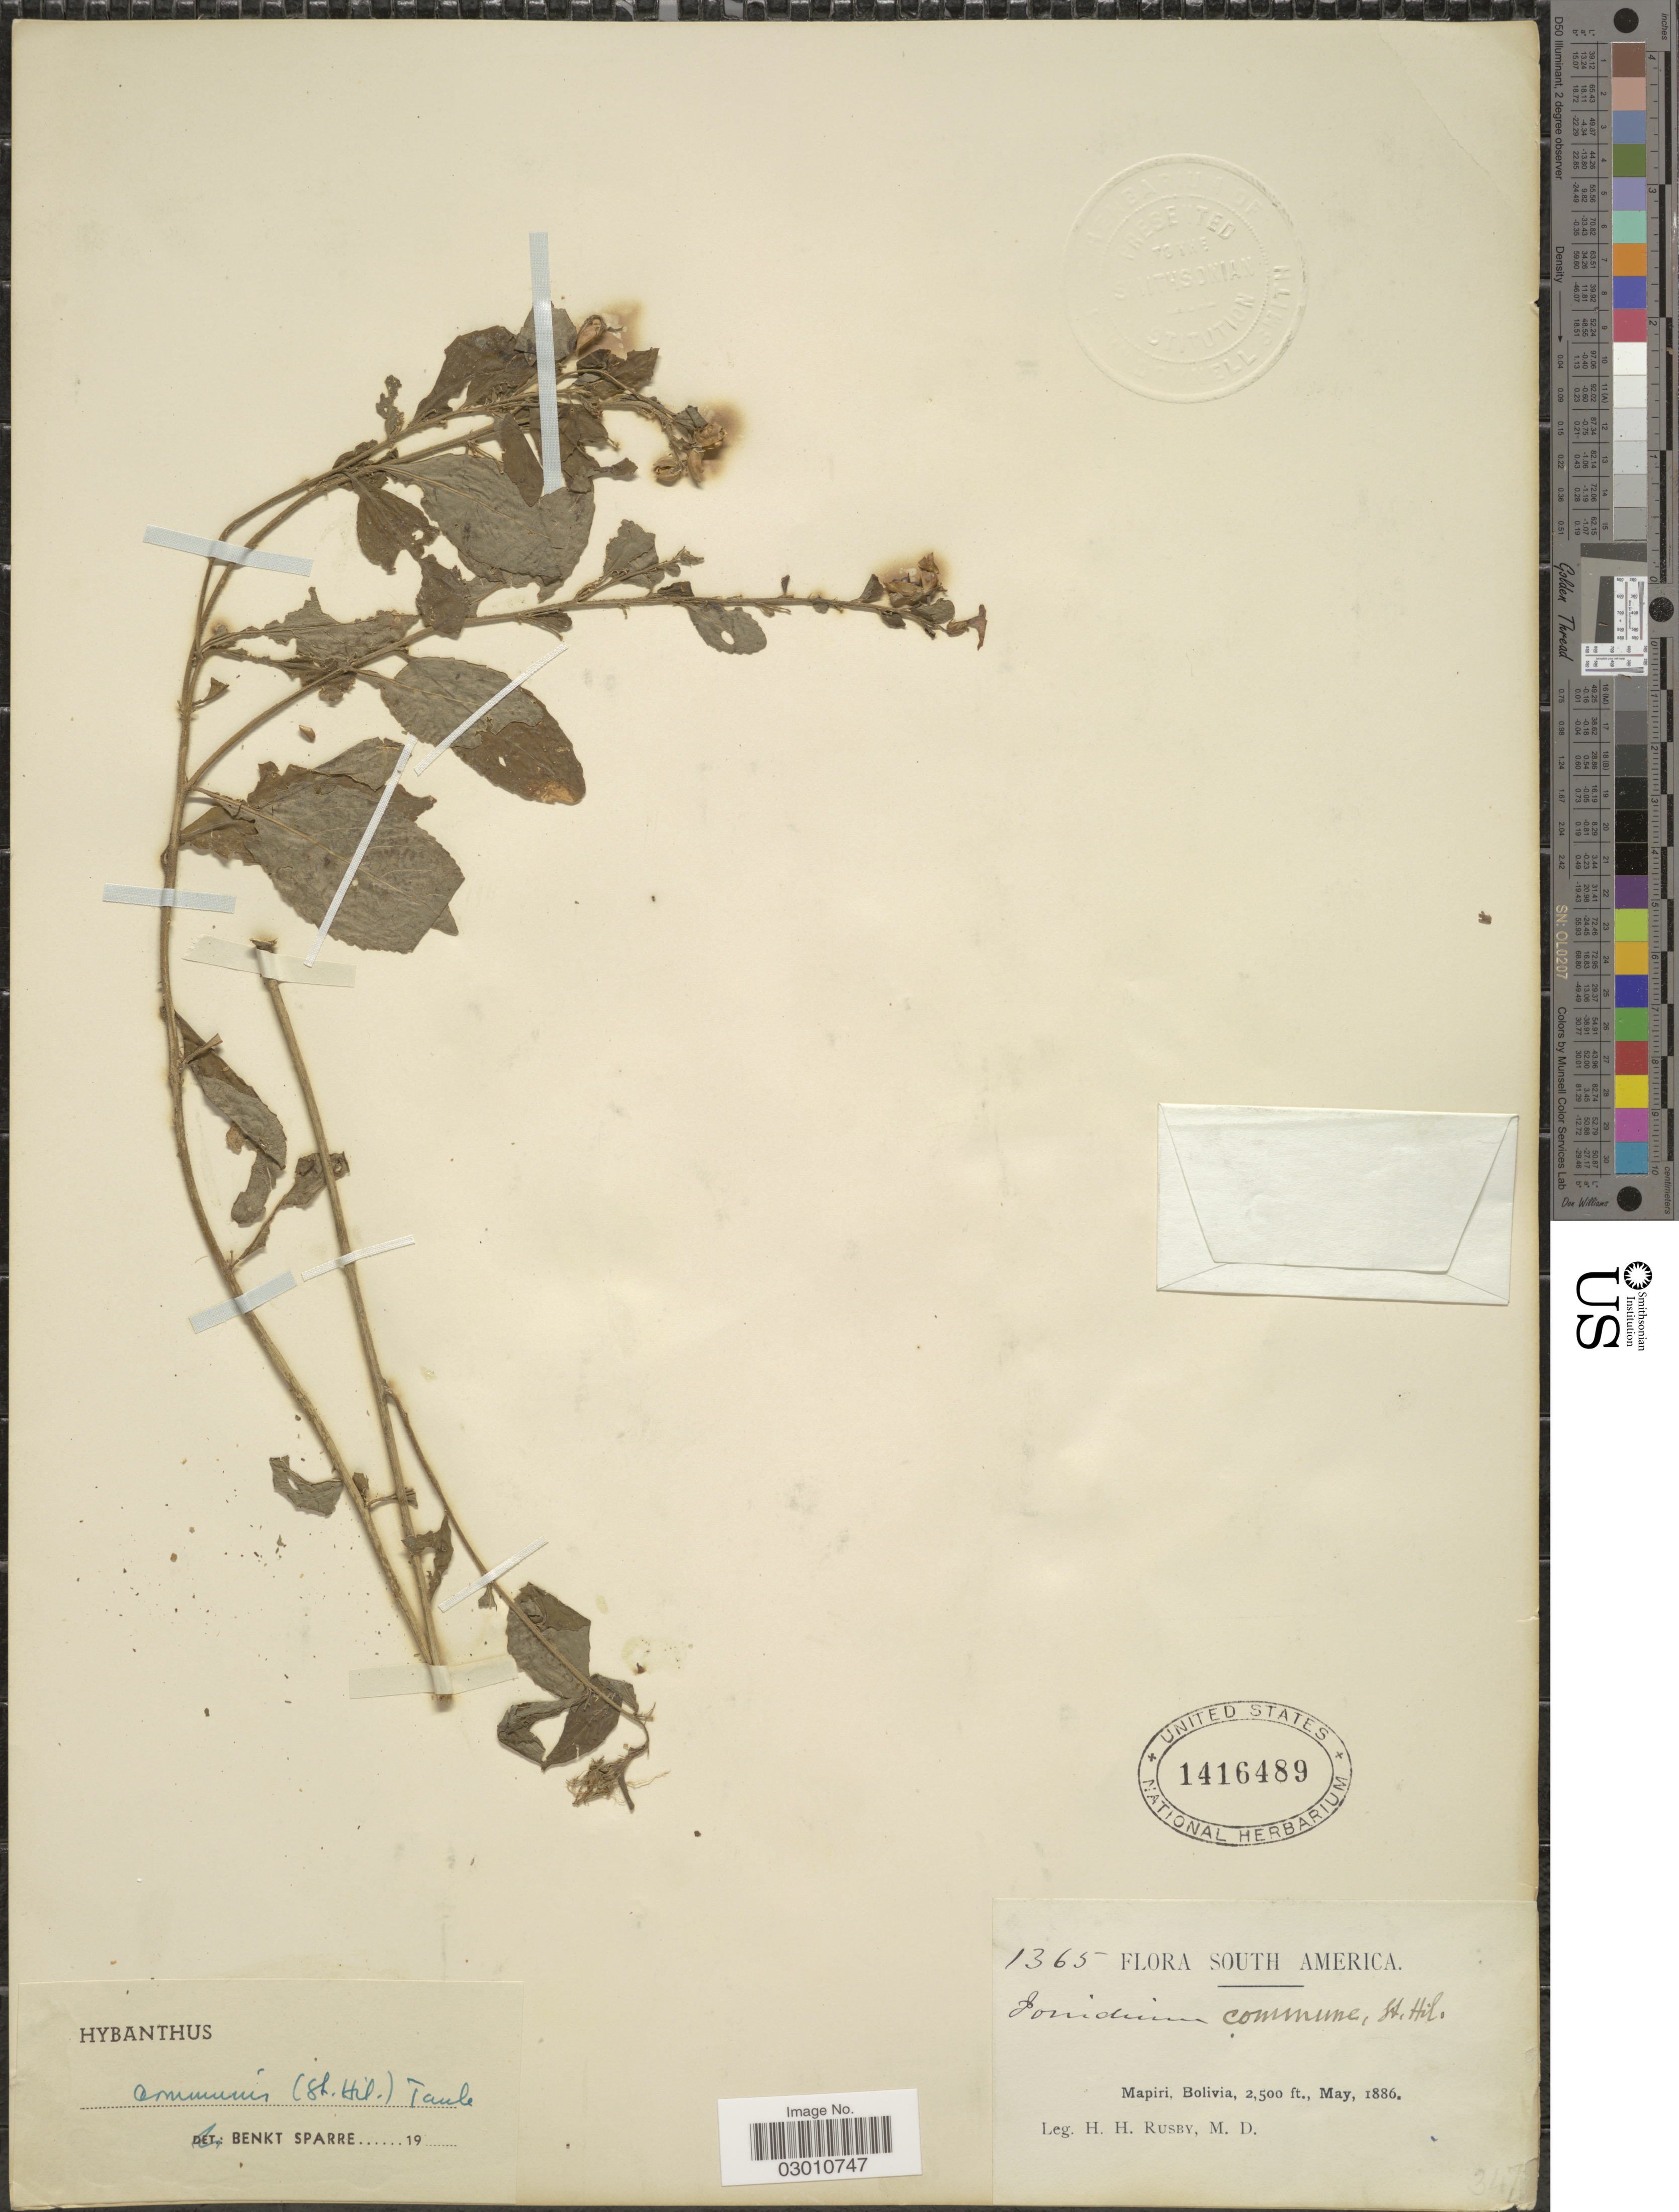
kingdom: Plantae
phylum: Tracheophyta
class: Magnoliopsida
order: Malpighiales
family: Violaceae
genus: Pombalia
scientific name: Pombalia communis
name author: (A. St.-Hil.) Paula-Souza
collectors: H. H. Rusby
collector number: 1365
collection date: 1886-05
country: Bolivia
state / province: La Páz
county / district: Larecaja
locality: Mapiri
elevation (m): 762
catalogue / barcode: US 1416489